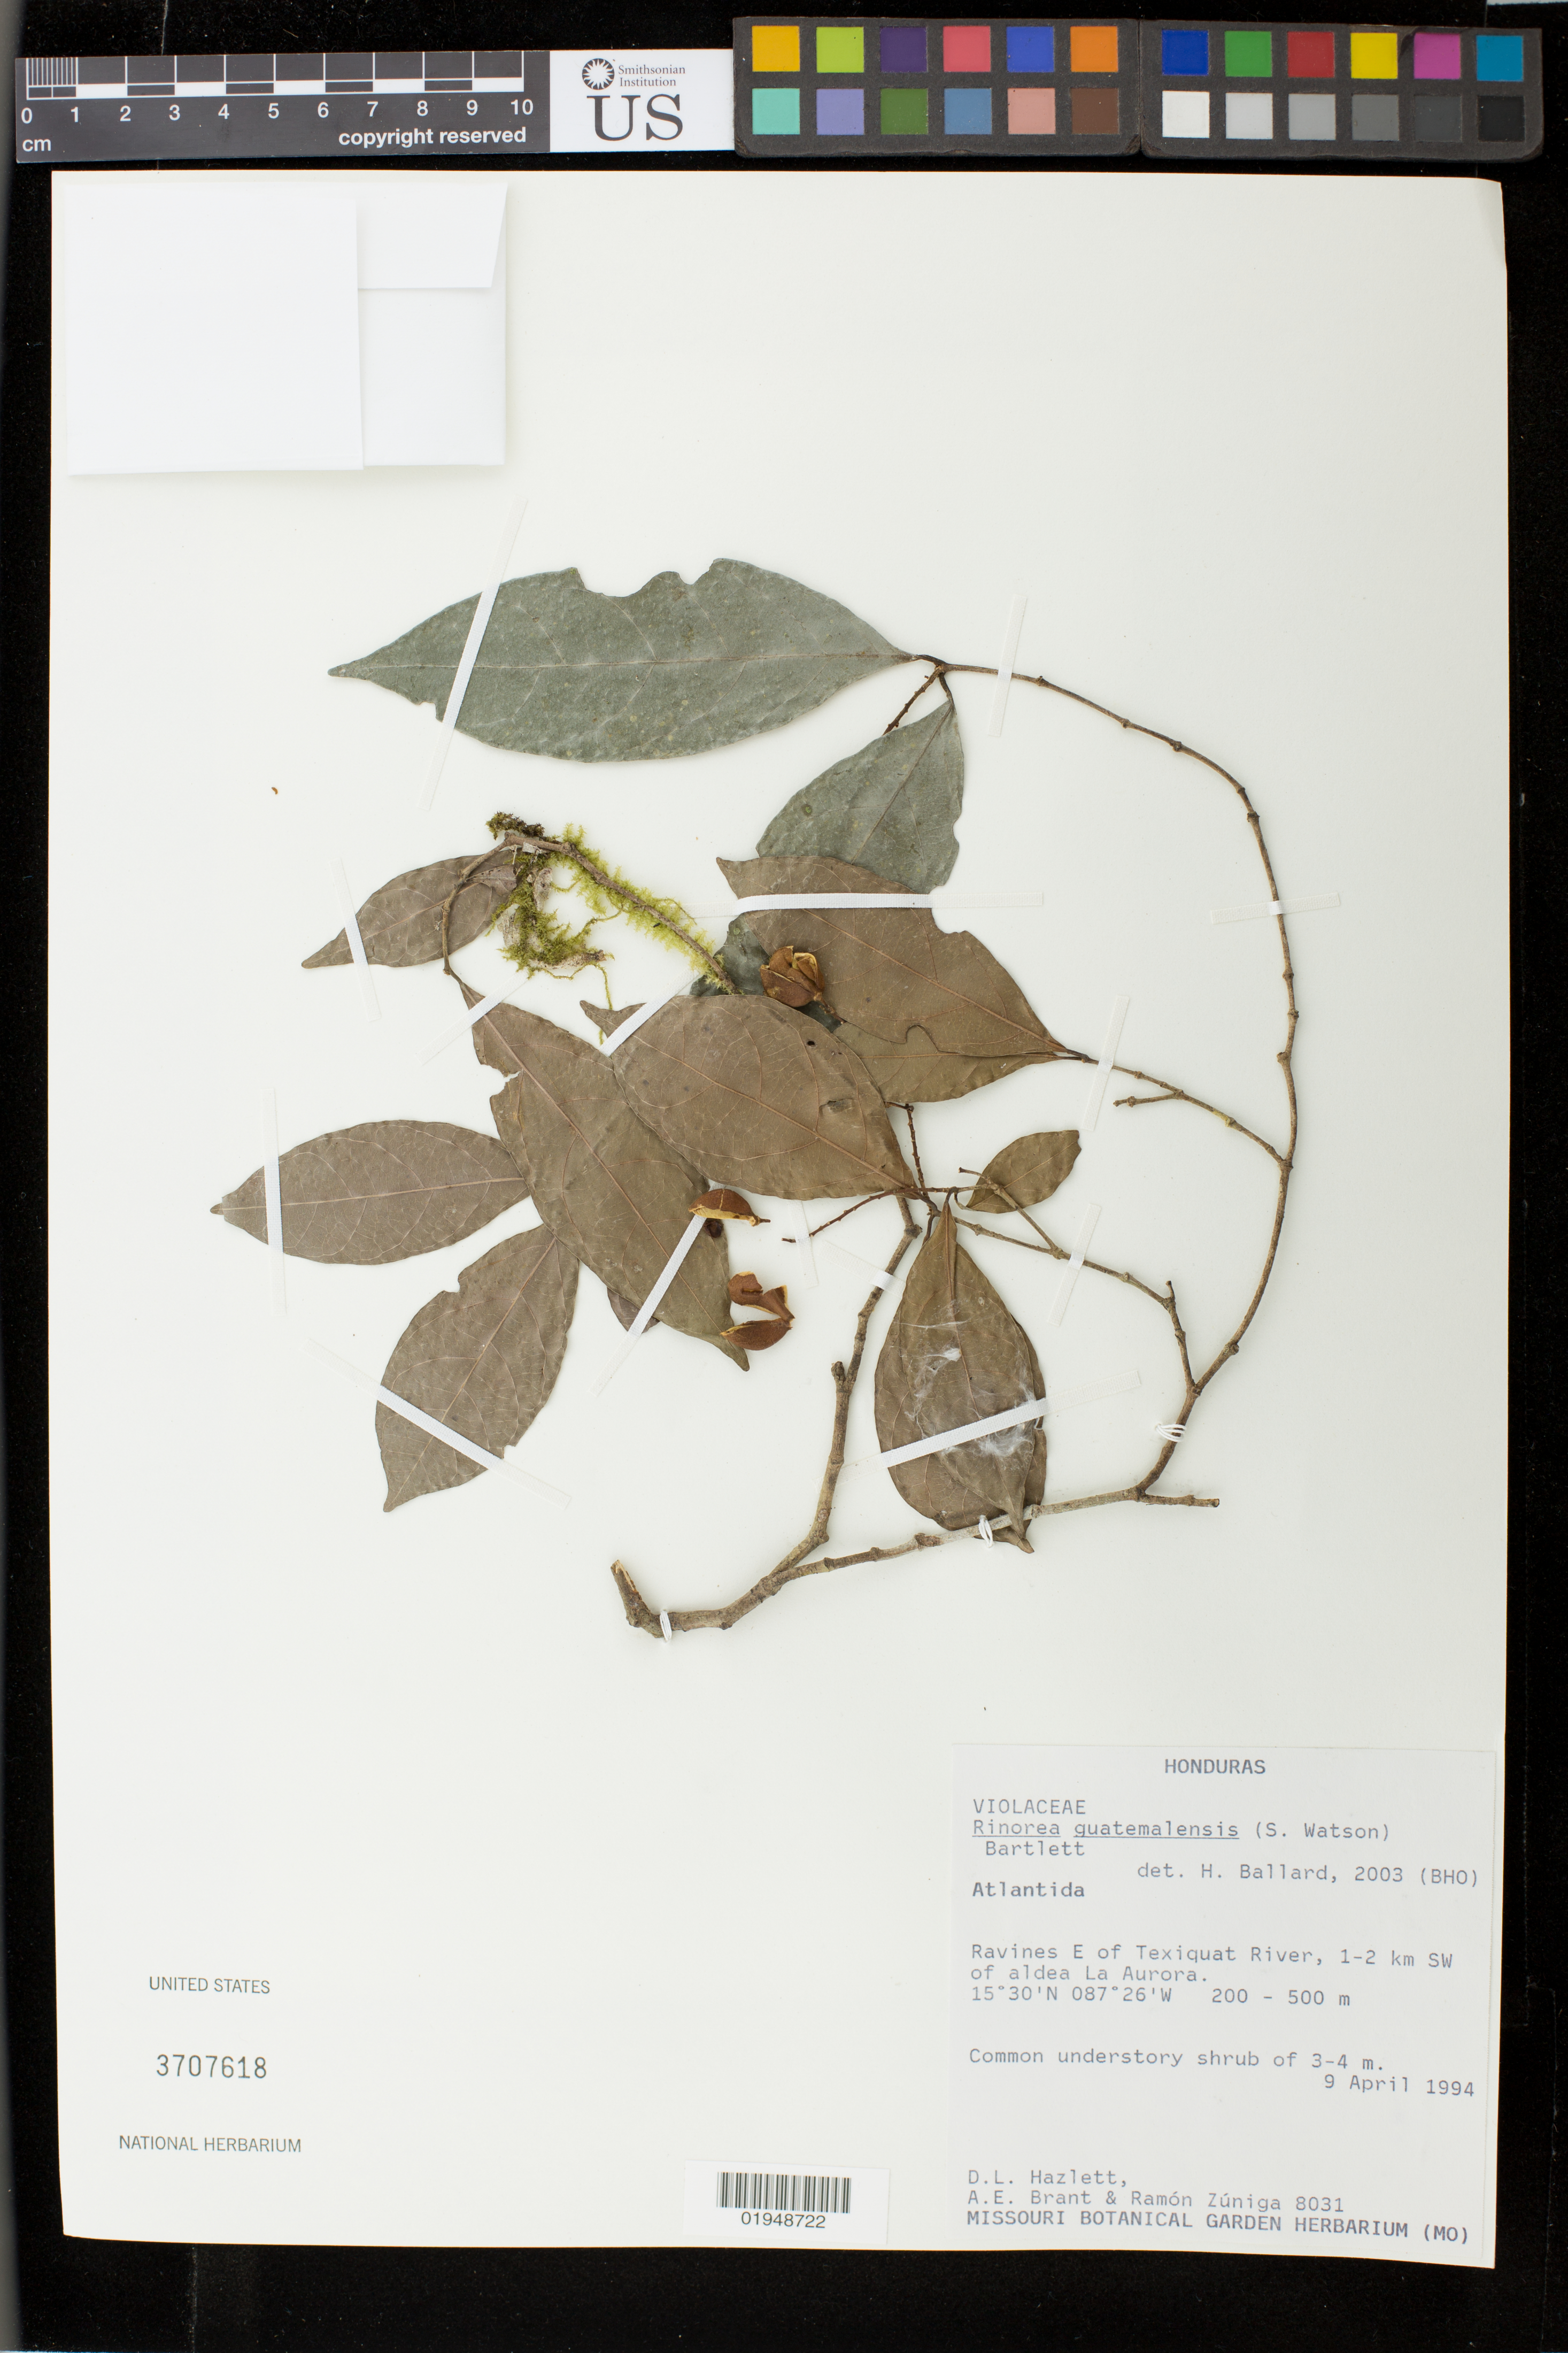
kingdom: Plantae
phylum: Tracheophyta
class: Magnoliopsida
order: Malpighiales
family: Violaceae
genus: Rinorea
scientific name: Rinorea guatemalensis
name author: (S. Watson) Bartlett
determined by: Ballard, Harvey E.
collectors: D. Hazlett, A. Brant & R. Zúñiga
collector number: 8031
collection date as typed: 09 Apr 1994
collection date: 1994-04-09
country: Honduras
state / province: Atlántida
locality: Ravines E of Texiquat River, 1-2 km SW of aldea La Aurora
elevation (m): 200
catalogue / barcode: US 3707618